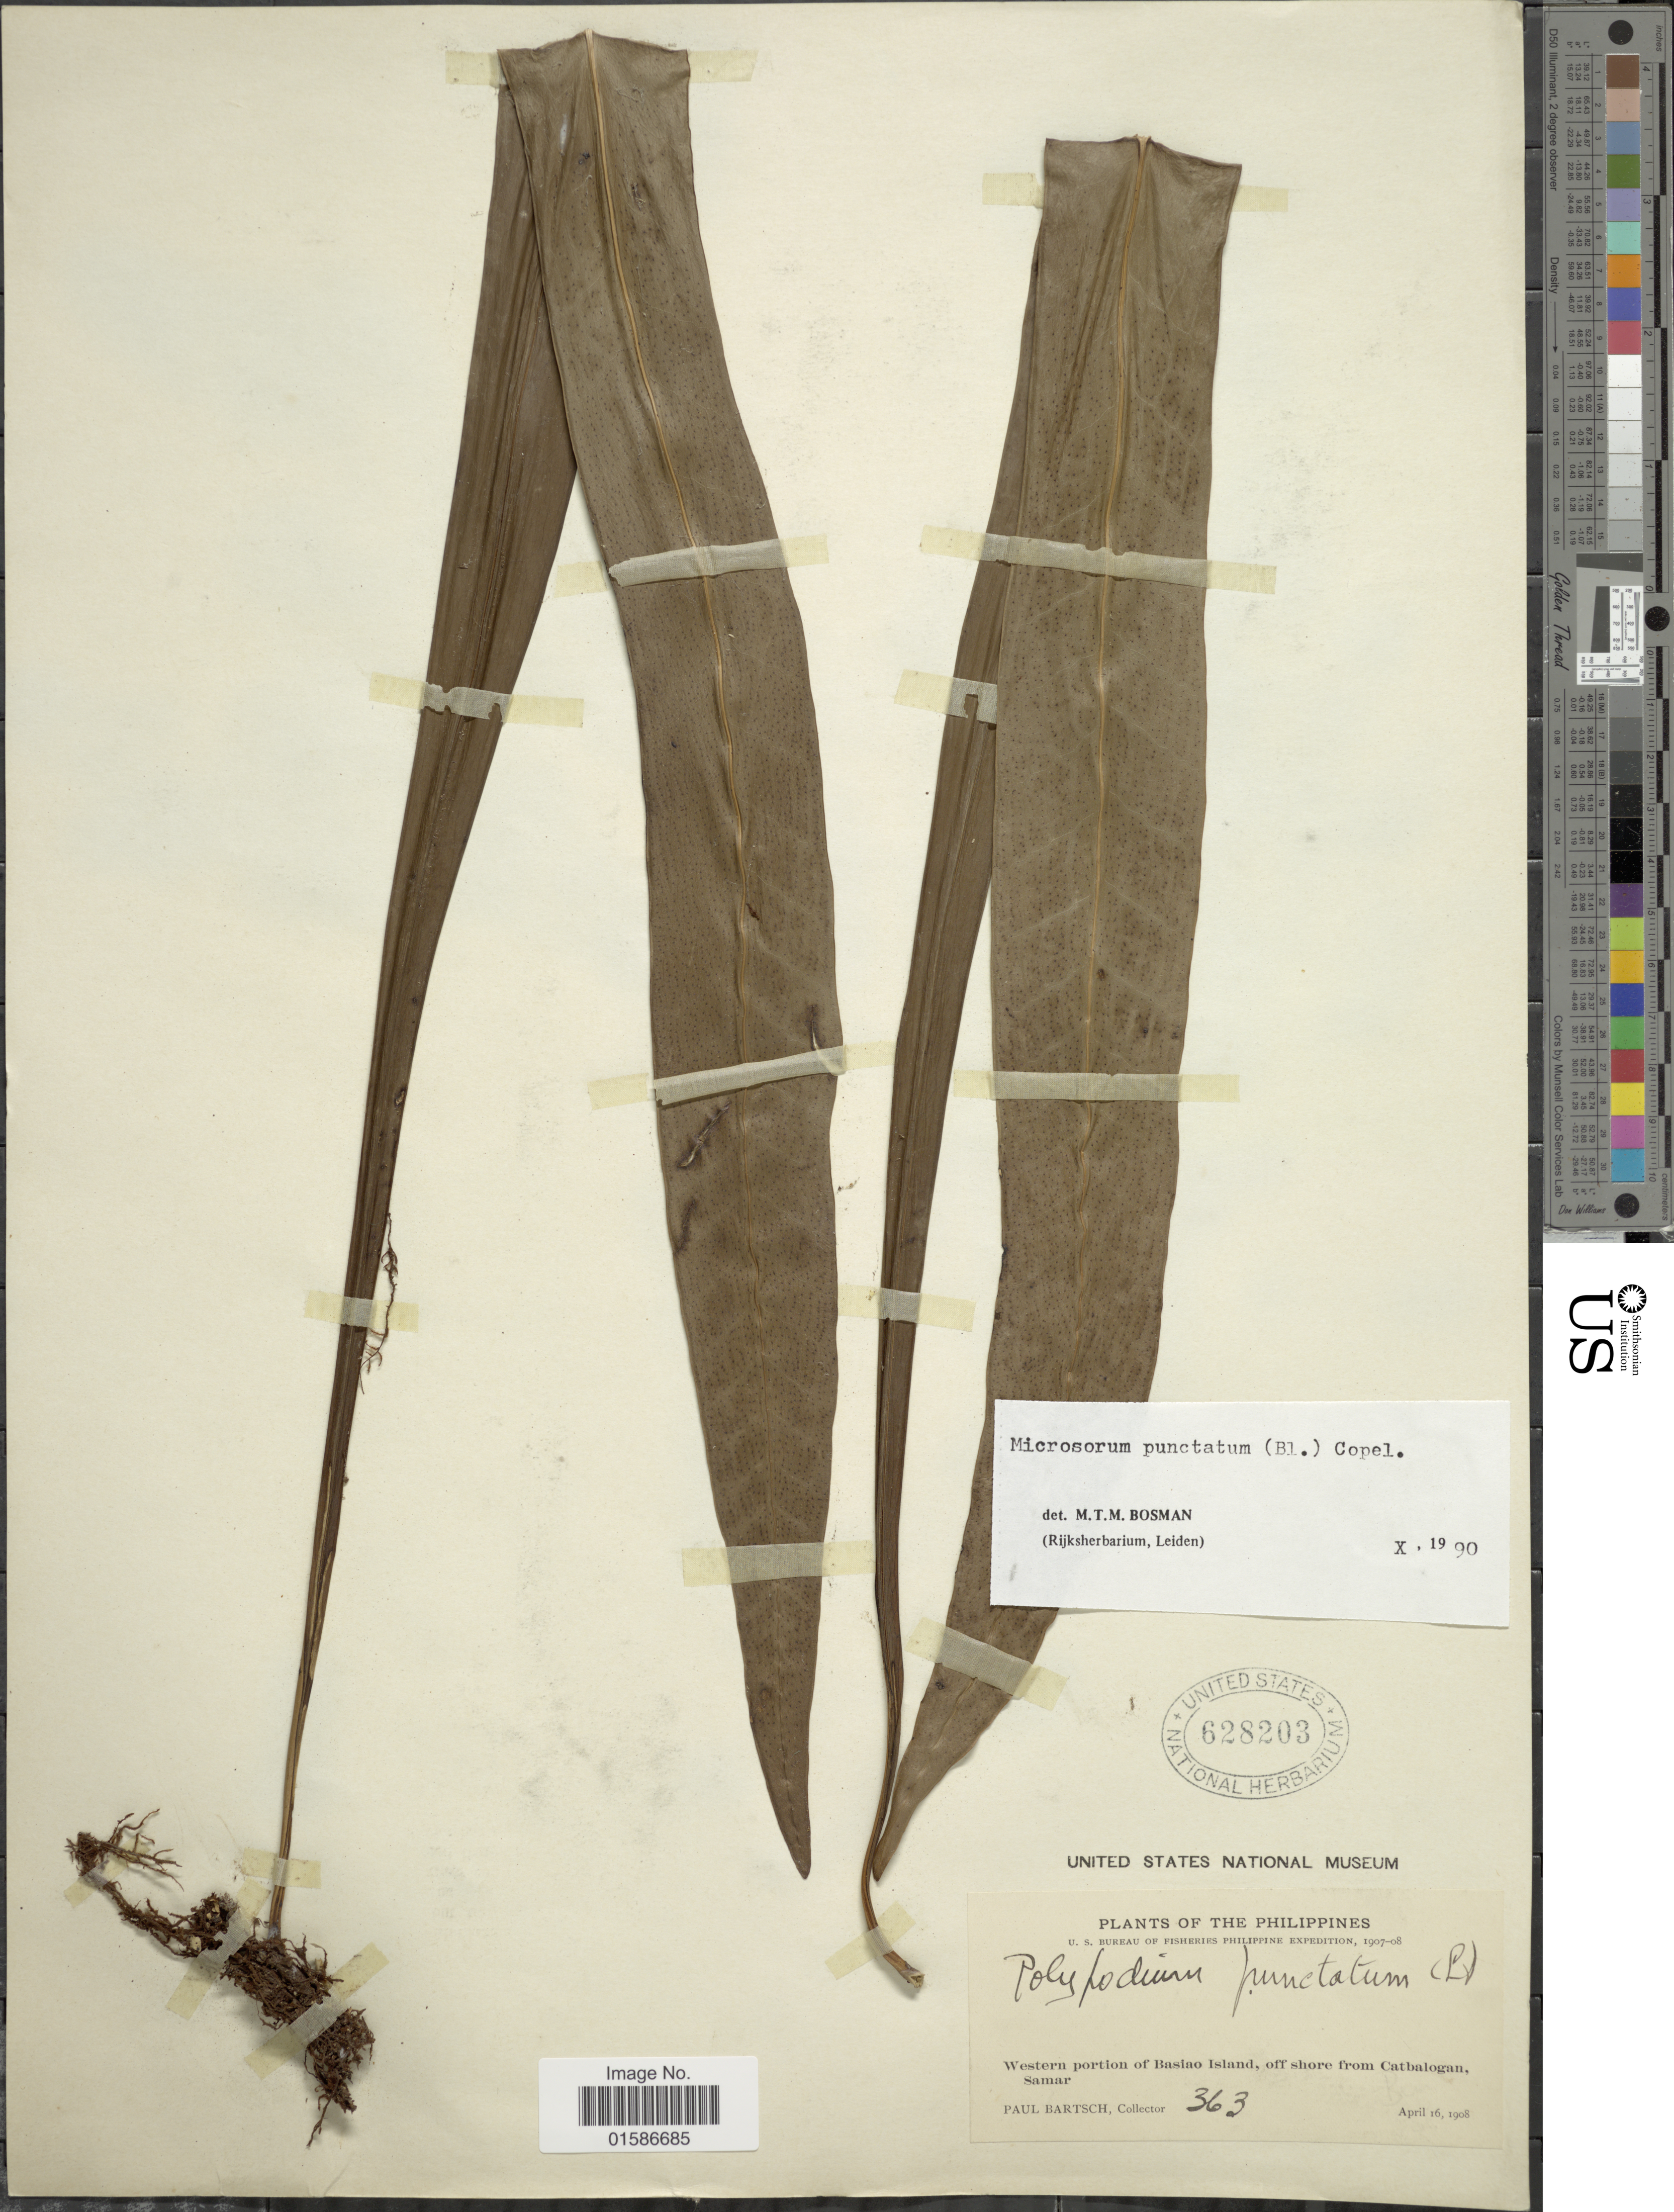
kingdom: Plantae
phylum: Tracheophyta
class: Polypodiopsida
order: Polypodiales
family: Polypodiaceae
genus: Microsorum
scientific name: Microsorum punctatum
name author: (L.) Copel.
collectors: P. Bartsch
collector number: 363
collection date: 1908-04-16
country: Philippines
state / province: Eastern Visayas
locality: Western portion of Basiao Island, off shore from Catbalogan, Samar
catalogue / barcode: US 628203